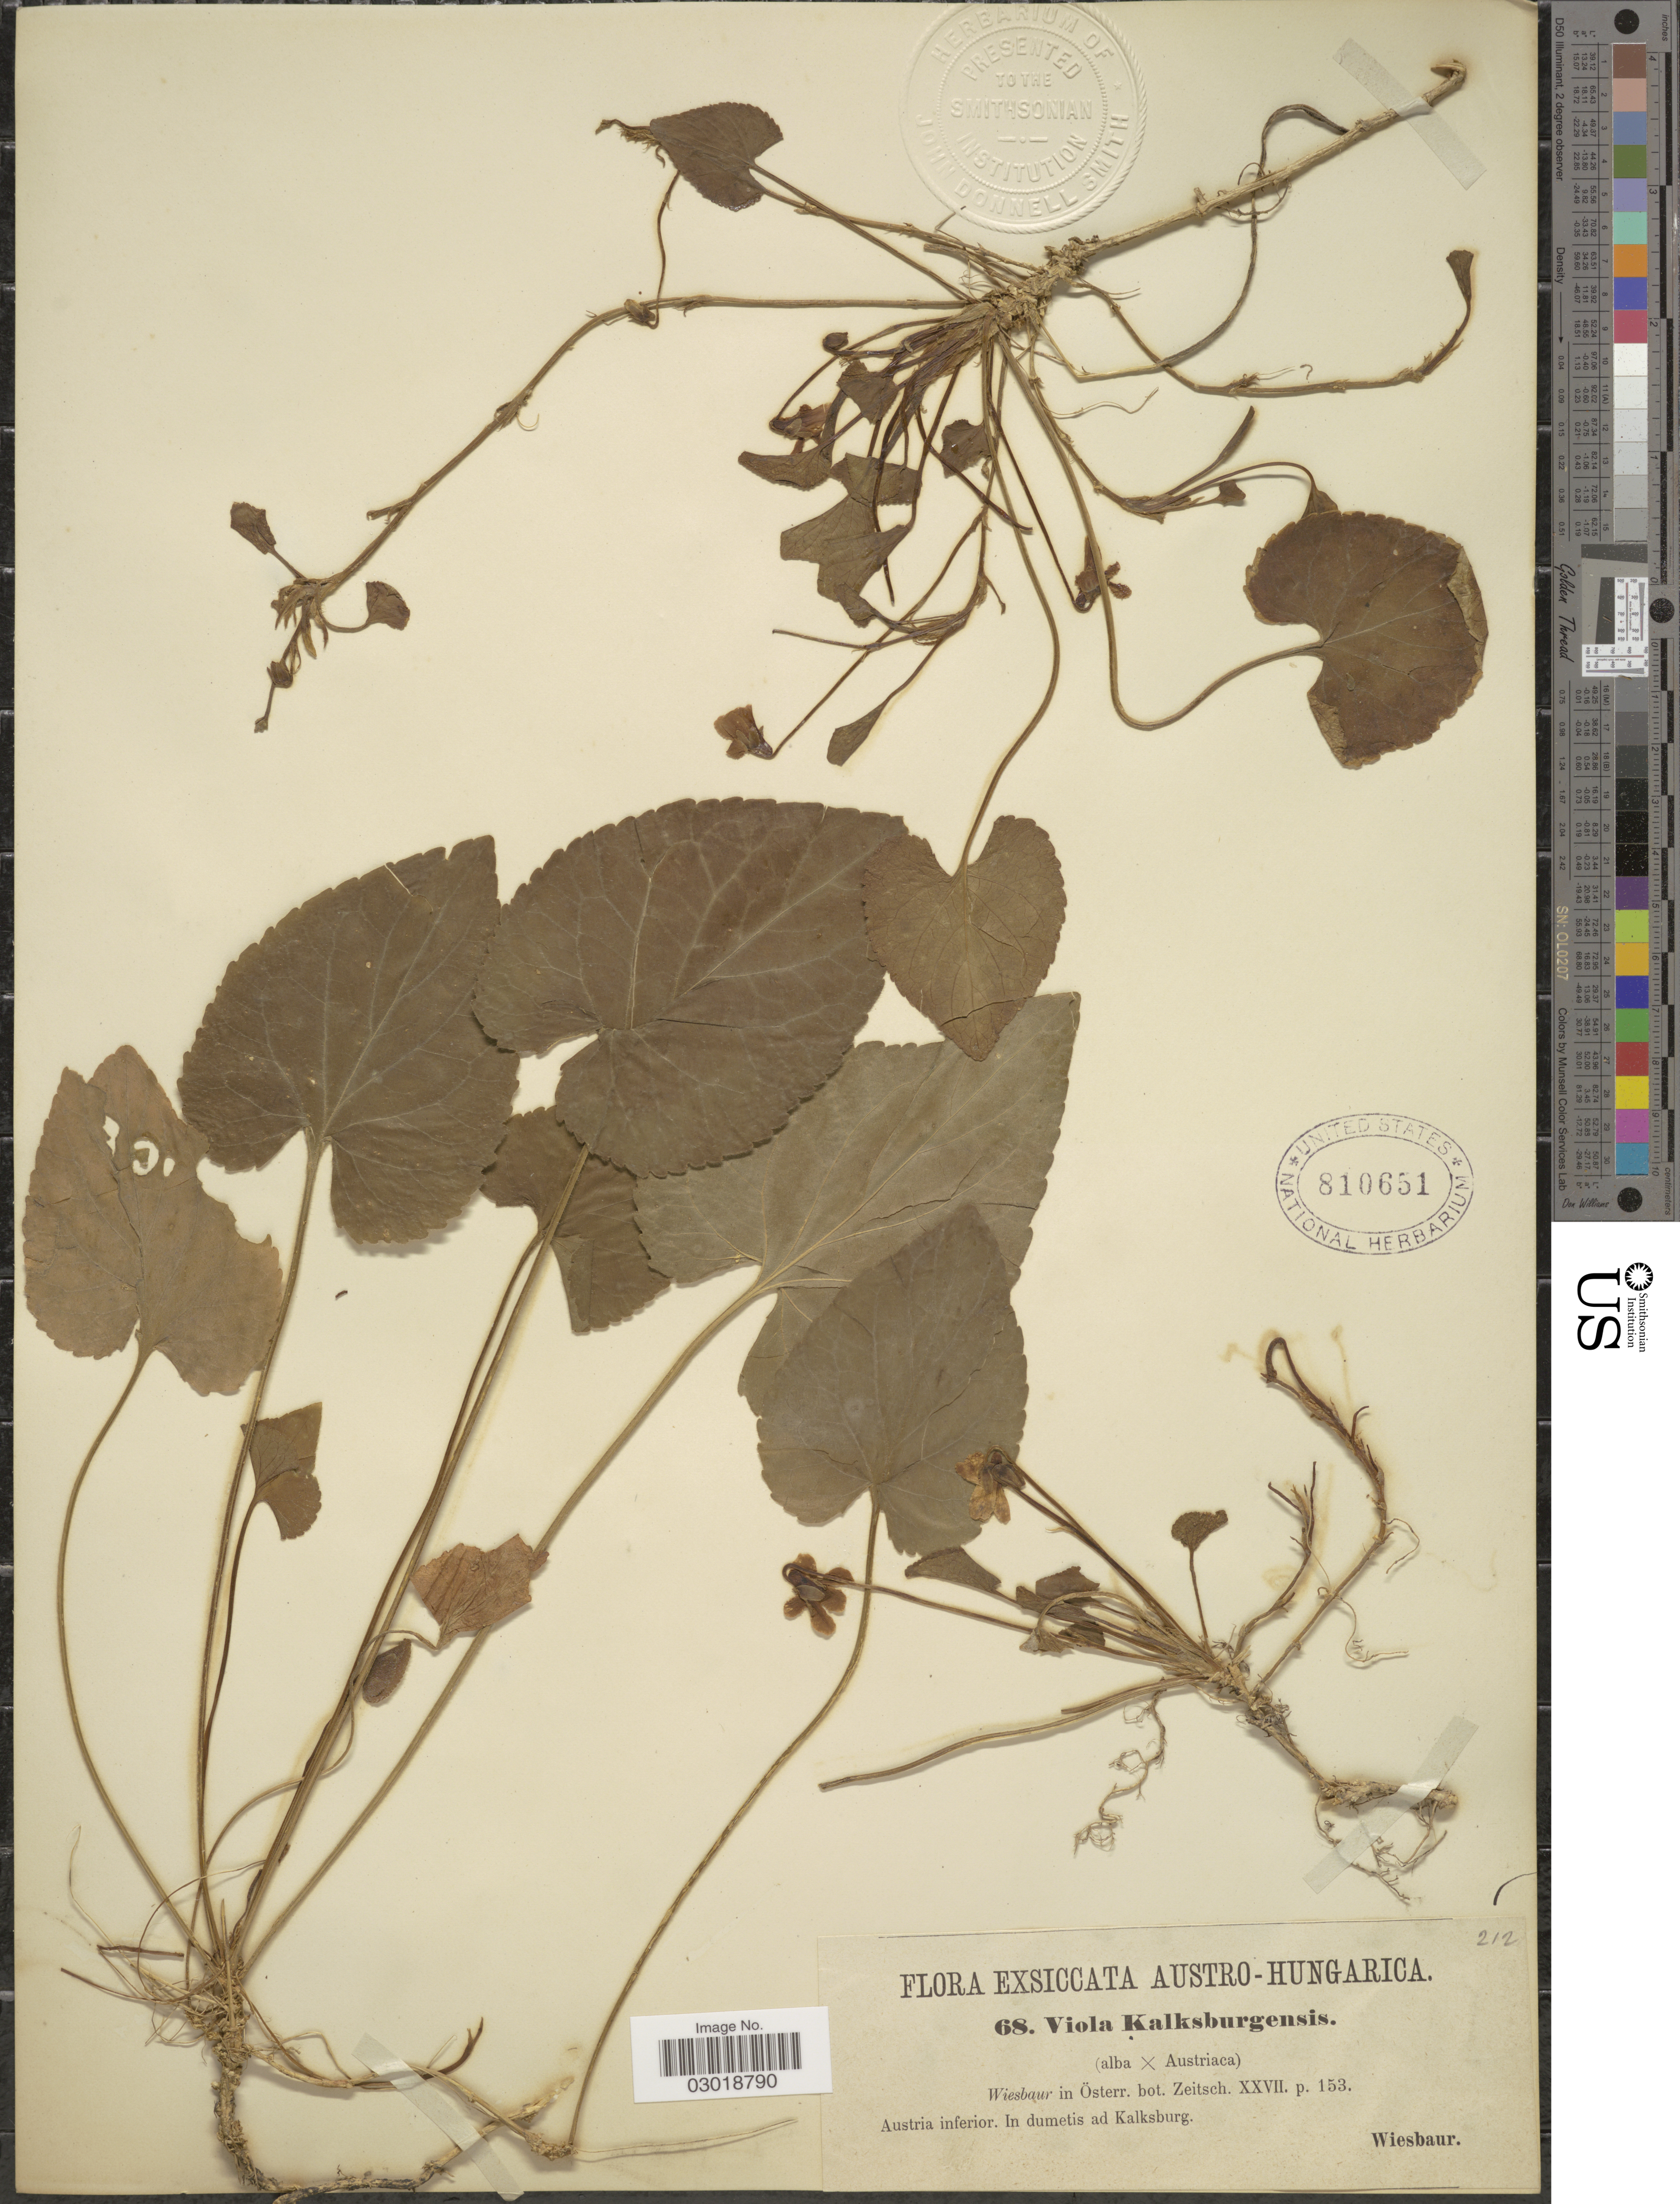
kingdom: Plantae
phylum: Tracheophyta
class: Magnoliopsida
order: Malpighiales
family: Violaceae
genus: Viola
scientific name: Viola x kalksburgensis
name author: Wiesb.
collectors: Wiesbaur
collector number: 68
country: Austria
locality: Austro-Hungarica, In dumetis ad Kalksburg.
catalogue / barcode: US 810651